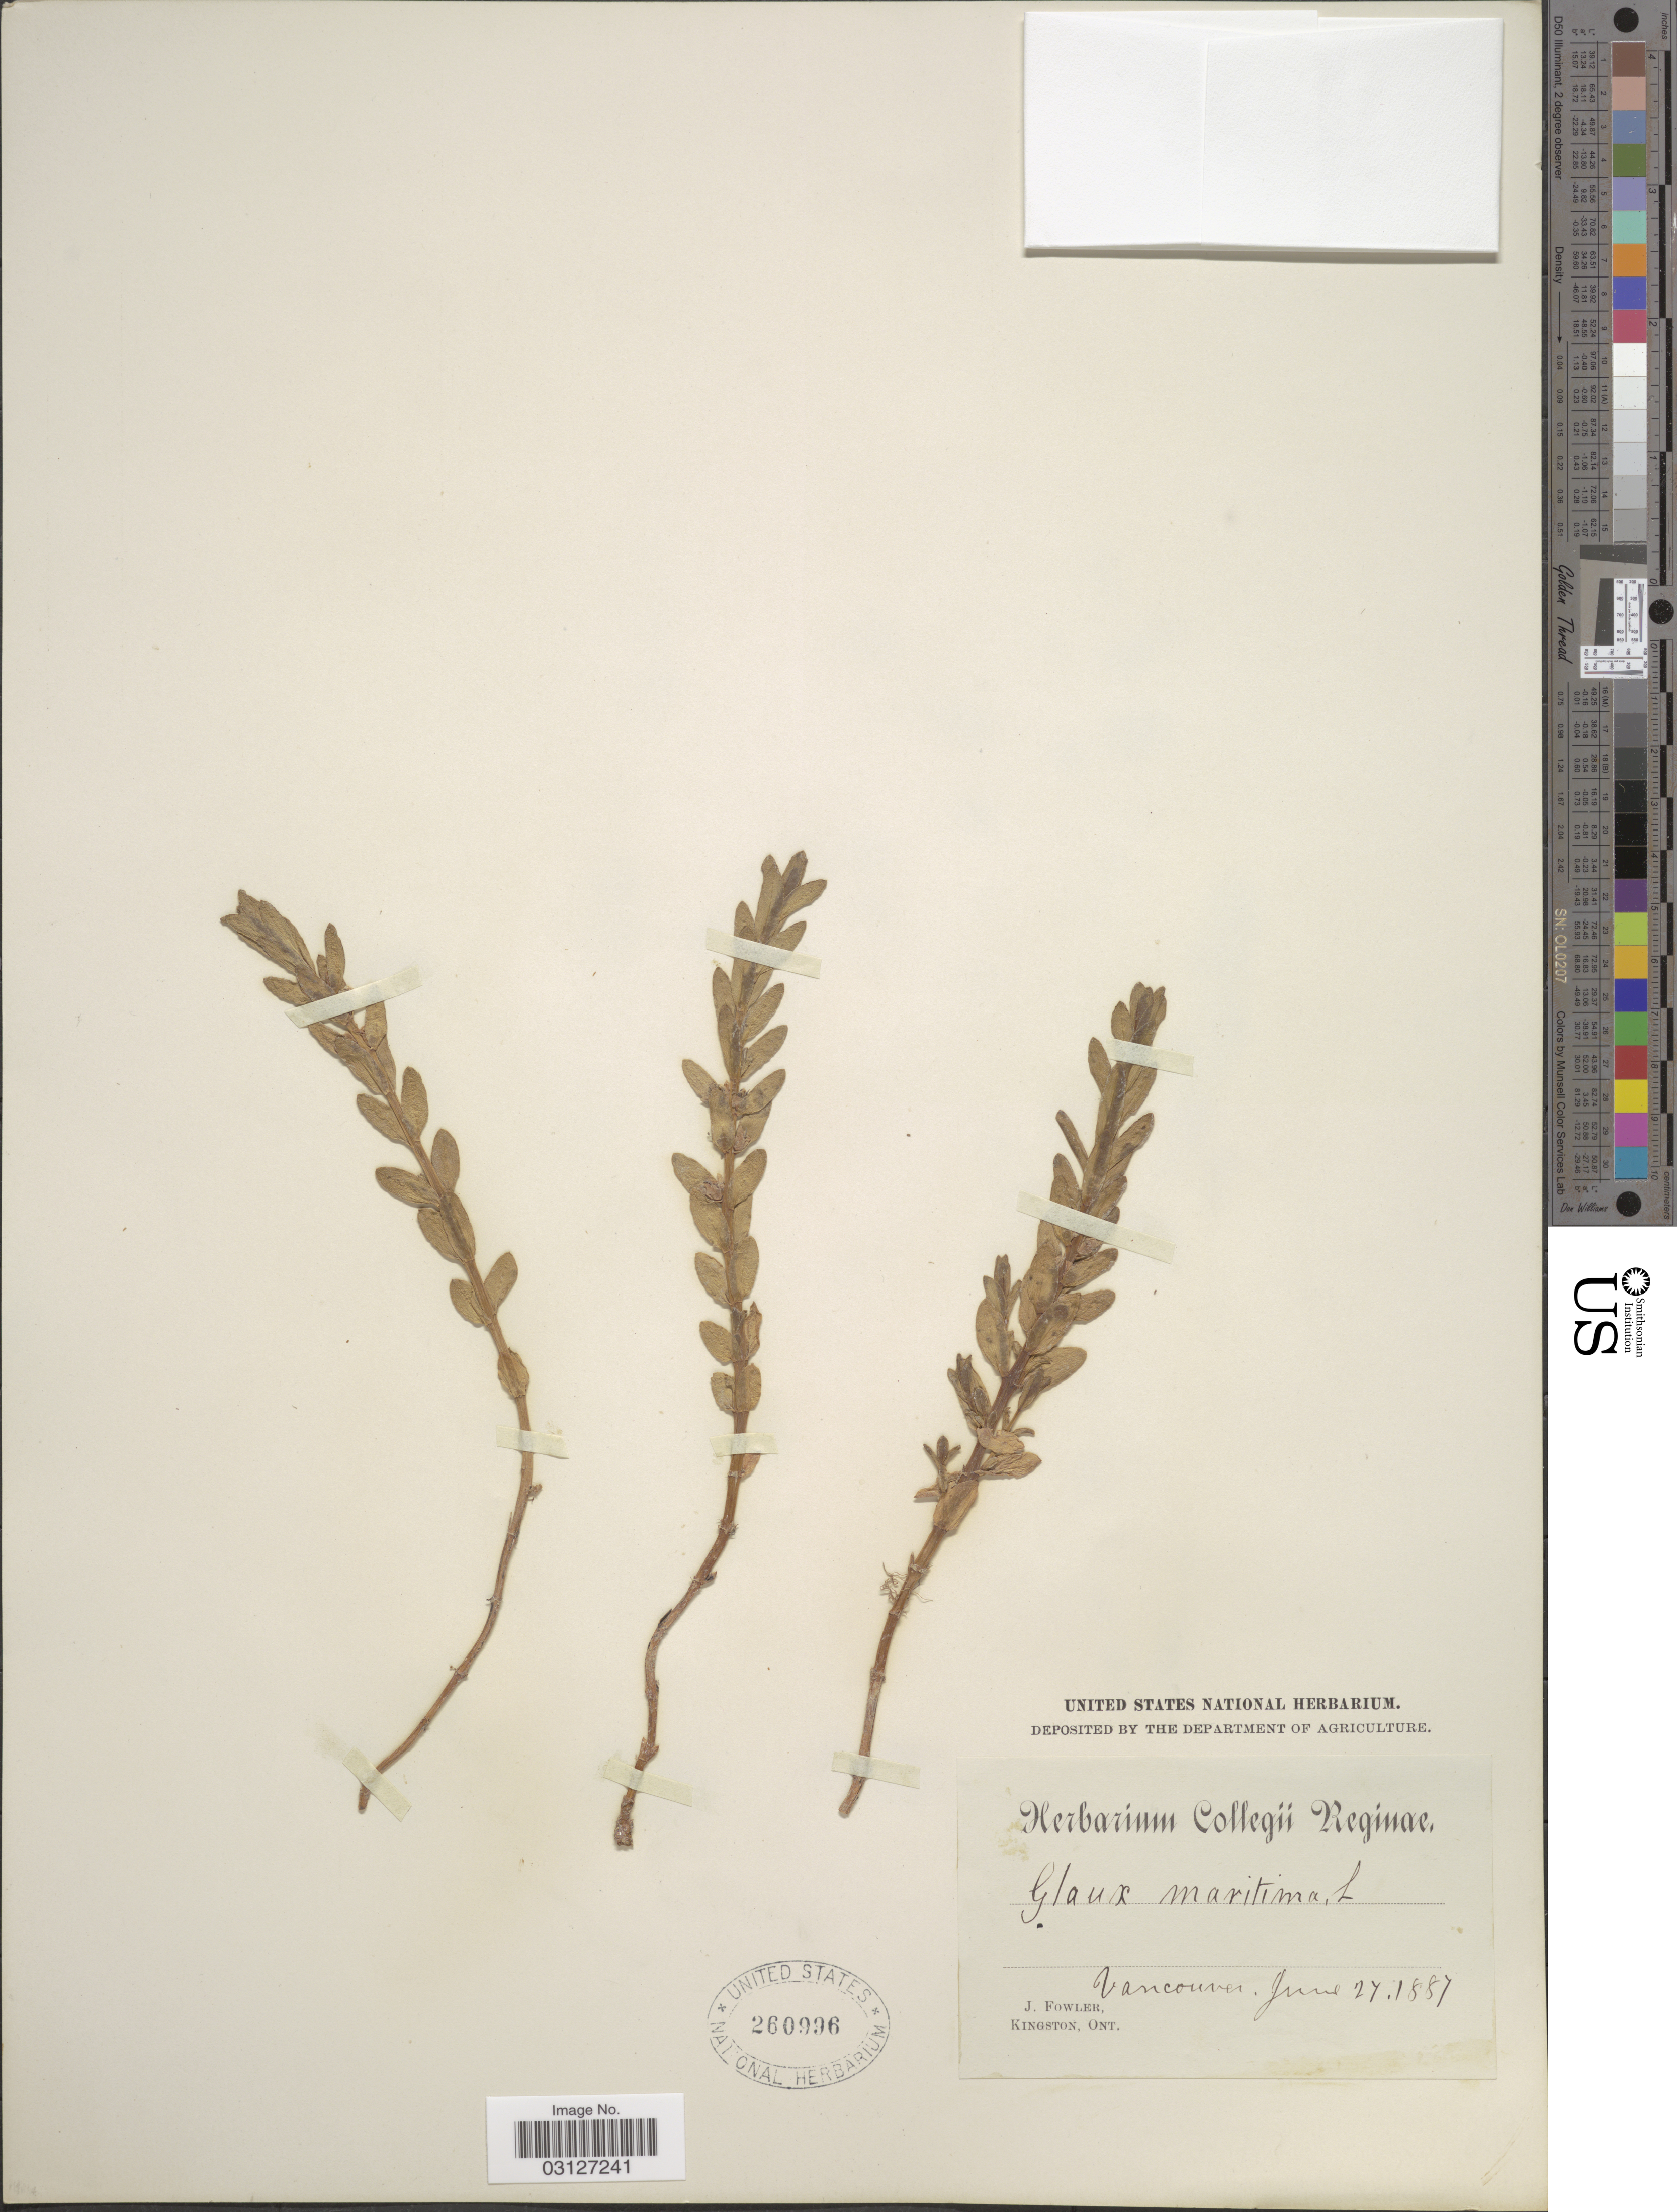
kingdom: Plantae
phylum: Tracheophyta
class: Magnoliopsida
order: Ericales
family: Primulaceae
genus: Glaux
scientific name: Glaux maritima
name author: L.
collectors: J. Fowler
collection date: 1887-06-27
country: Canada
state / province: British Columbia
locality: Vancouver.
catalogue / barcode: US 260996